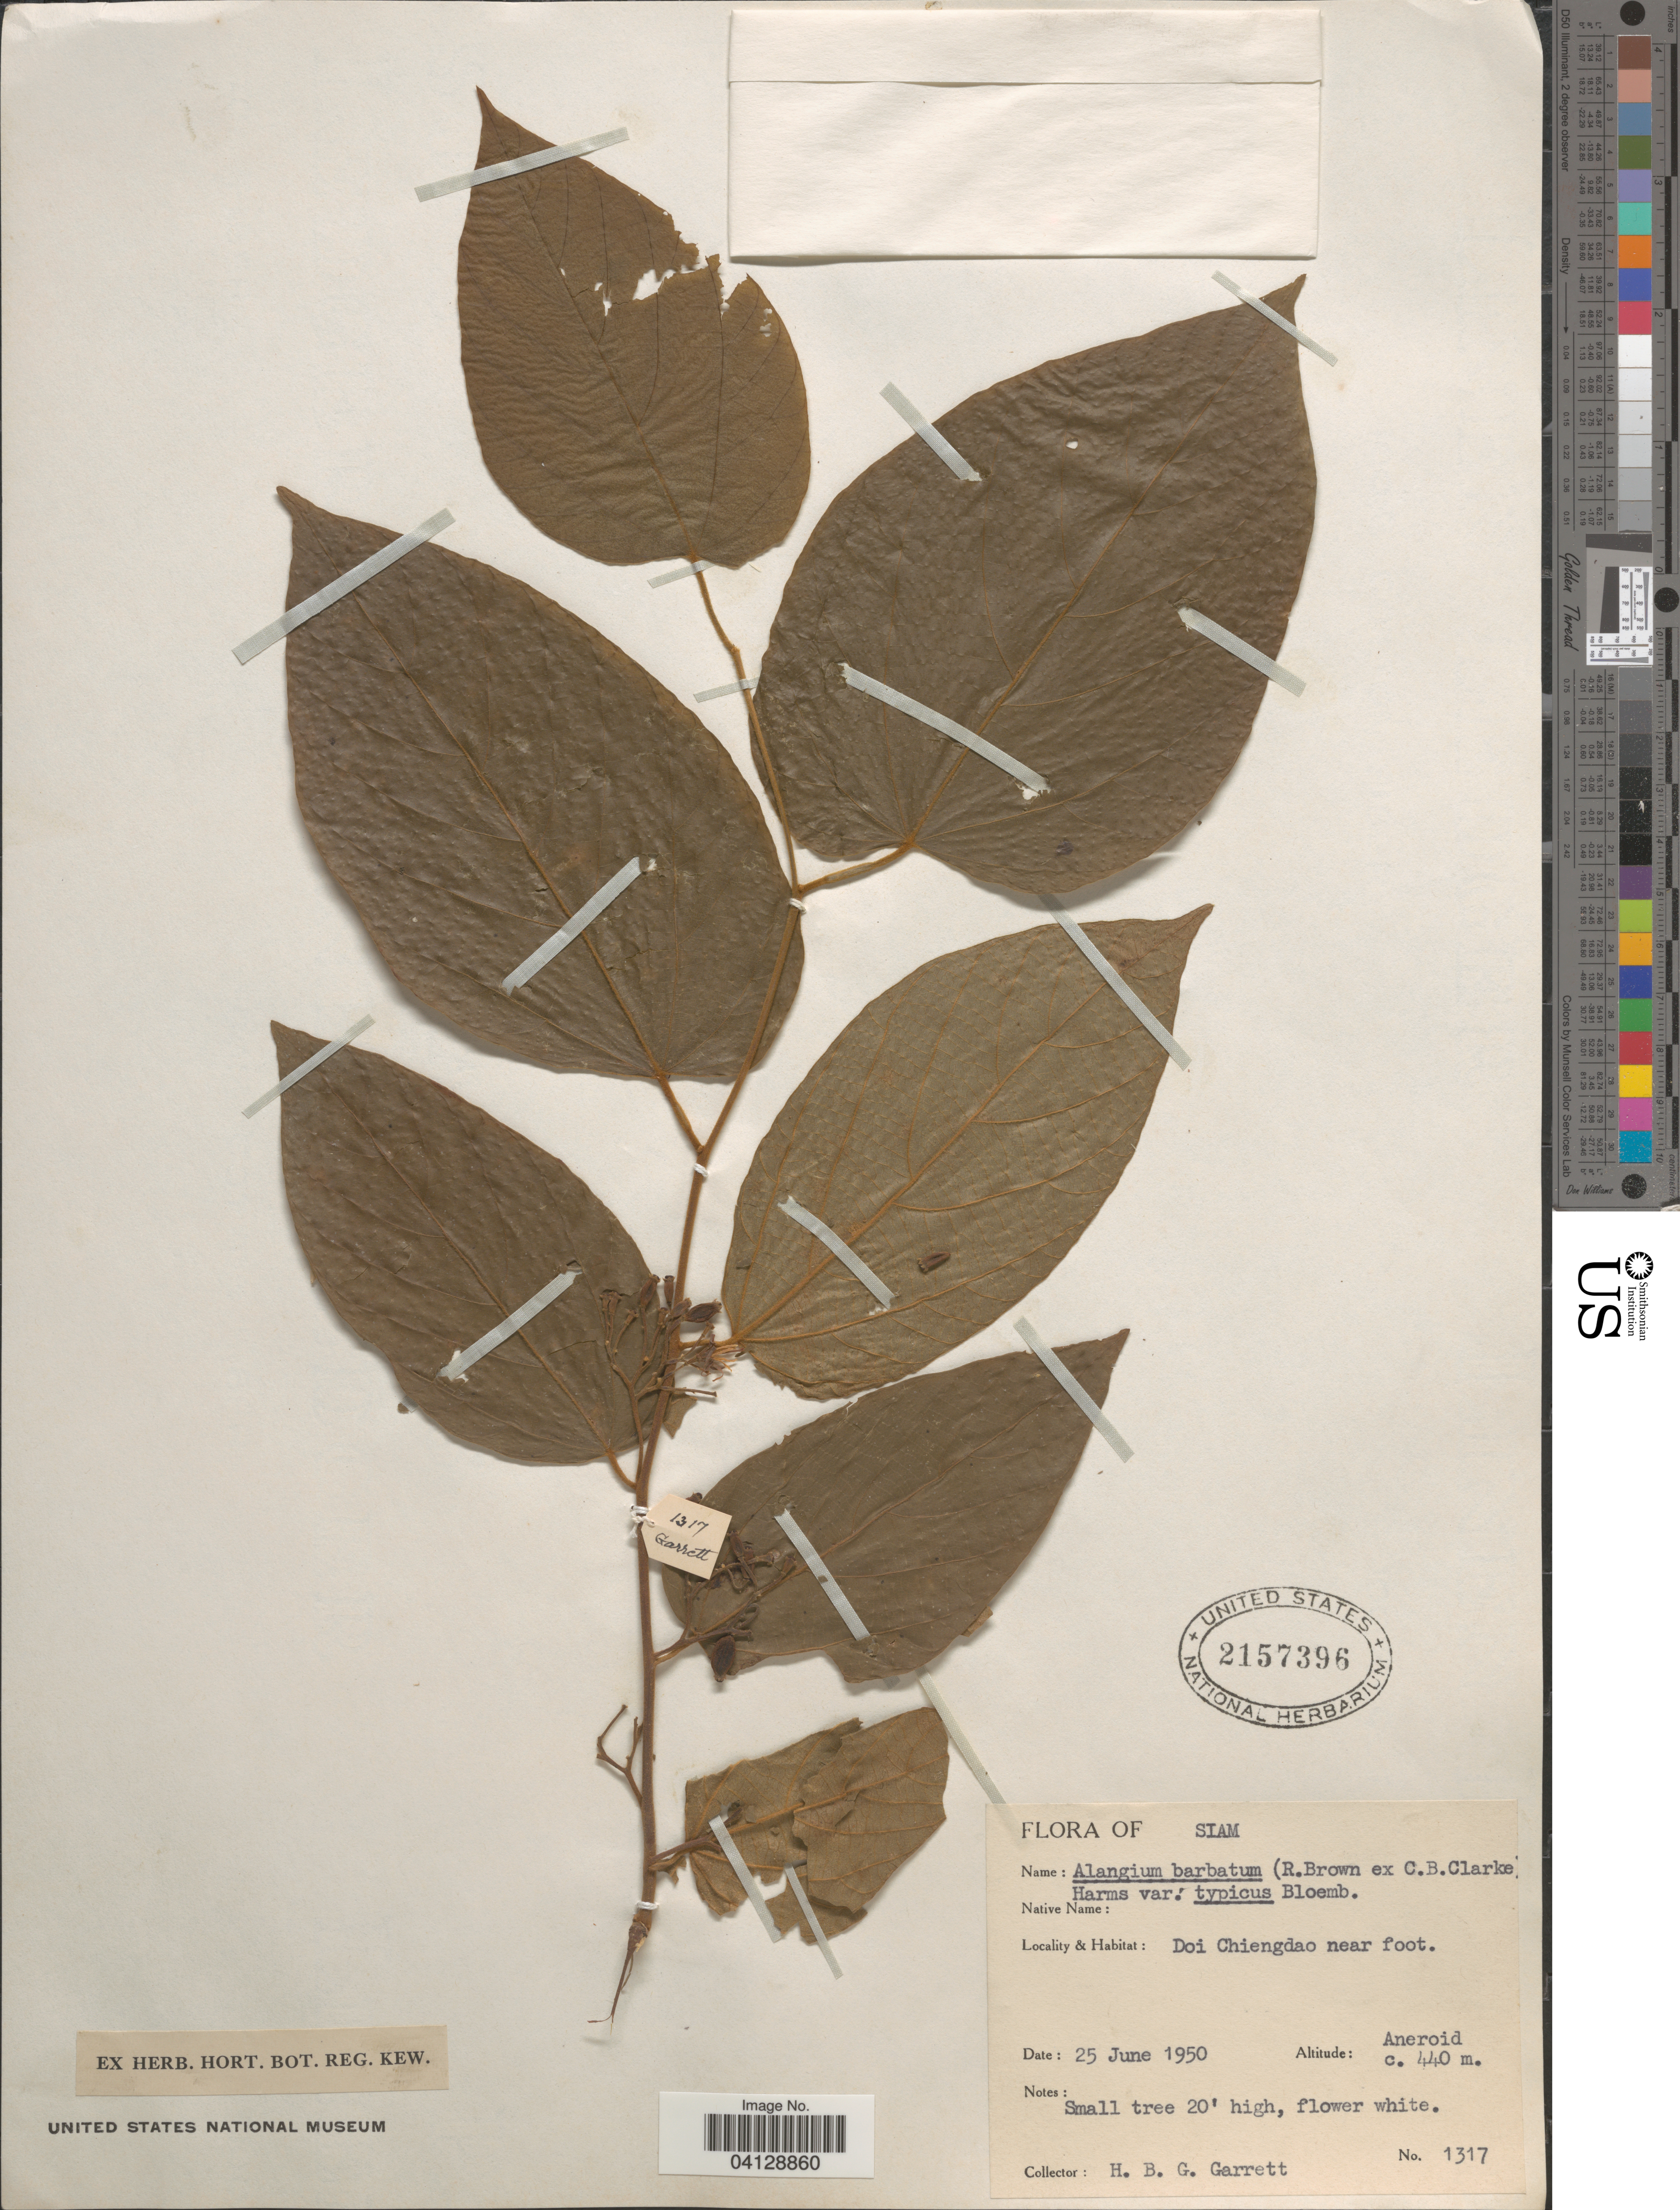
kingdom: Plantae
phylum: Tracheophyta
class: Magnoliopsida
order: Cornales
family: Cornaceae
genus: Alangium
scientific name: Alangium barbatum var. typicus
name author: Bloemb.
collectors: H. Garrett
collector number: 1317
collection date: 1950-06-25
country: Thailand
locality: Siam. Doi Chiengdao near foot.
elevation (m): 440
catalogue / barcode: US 2157396